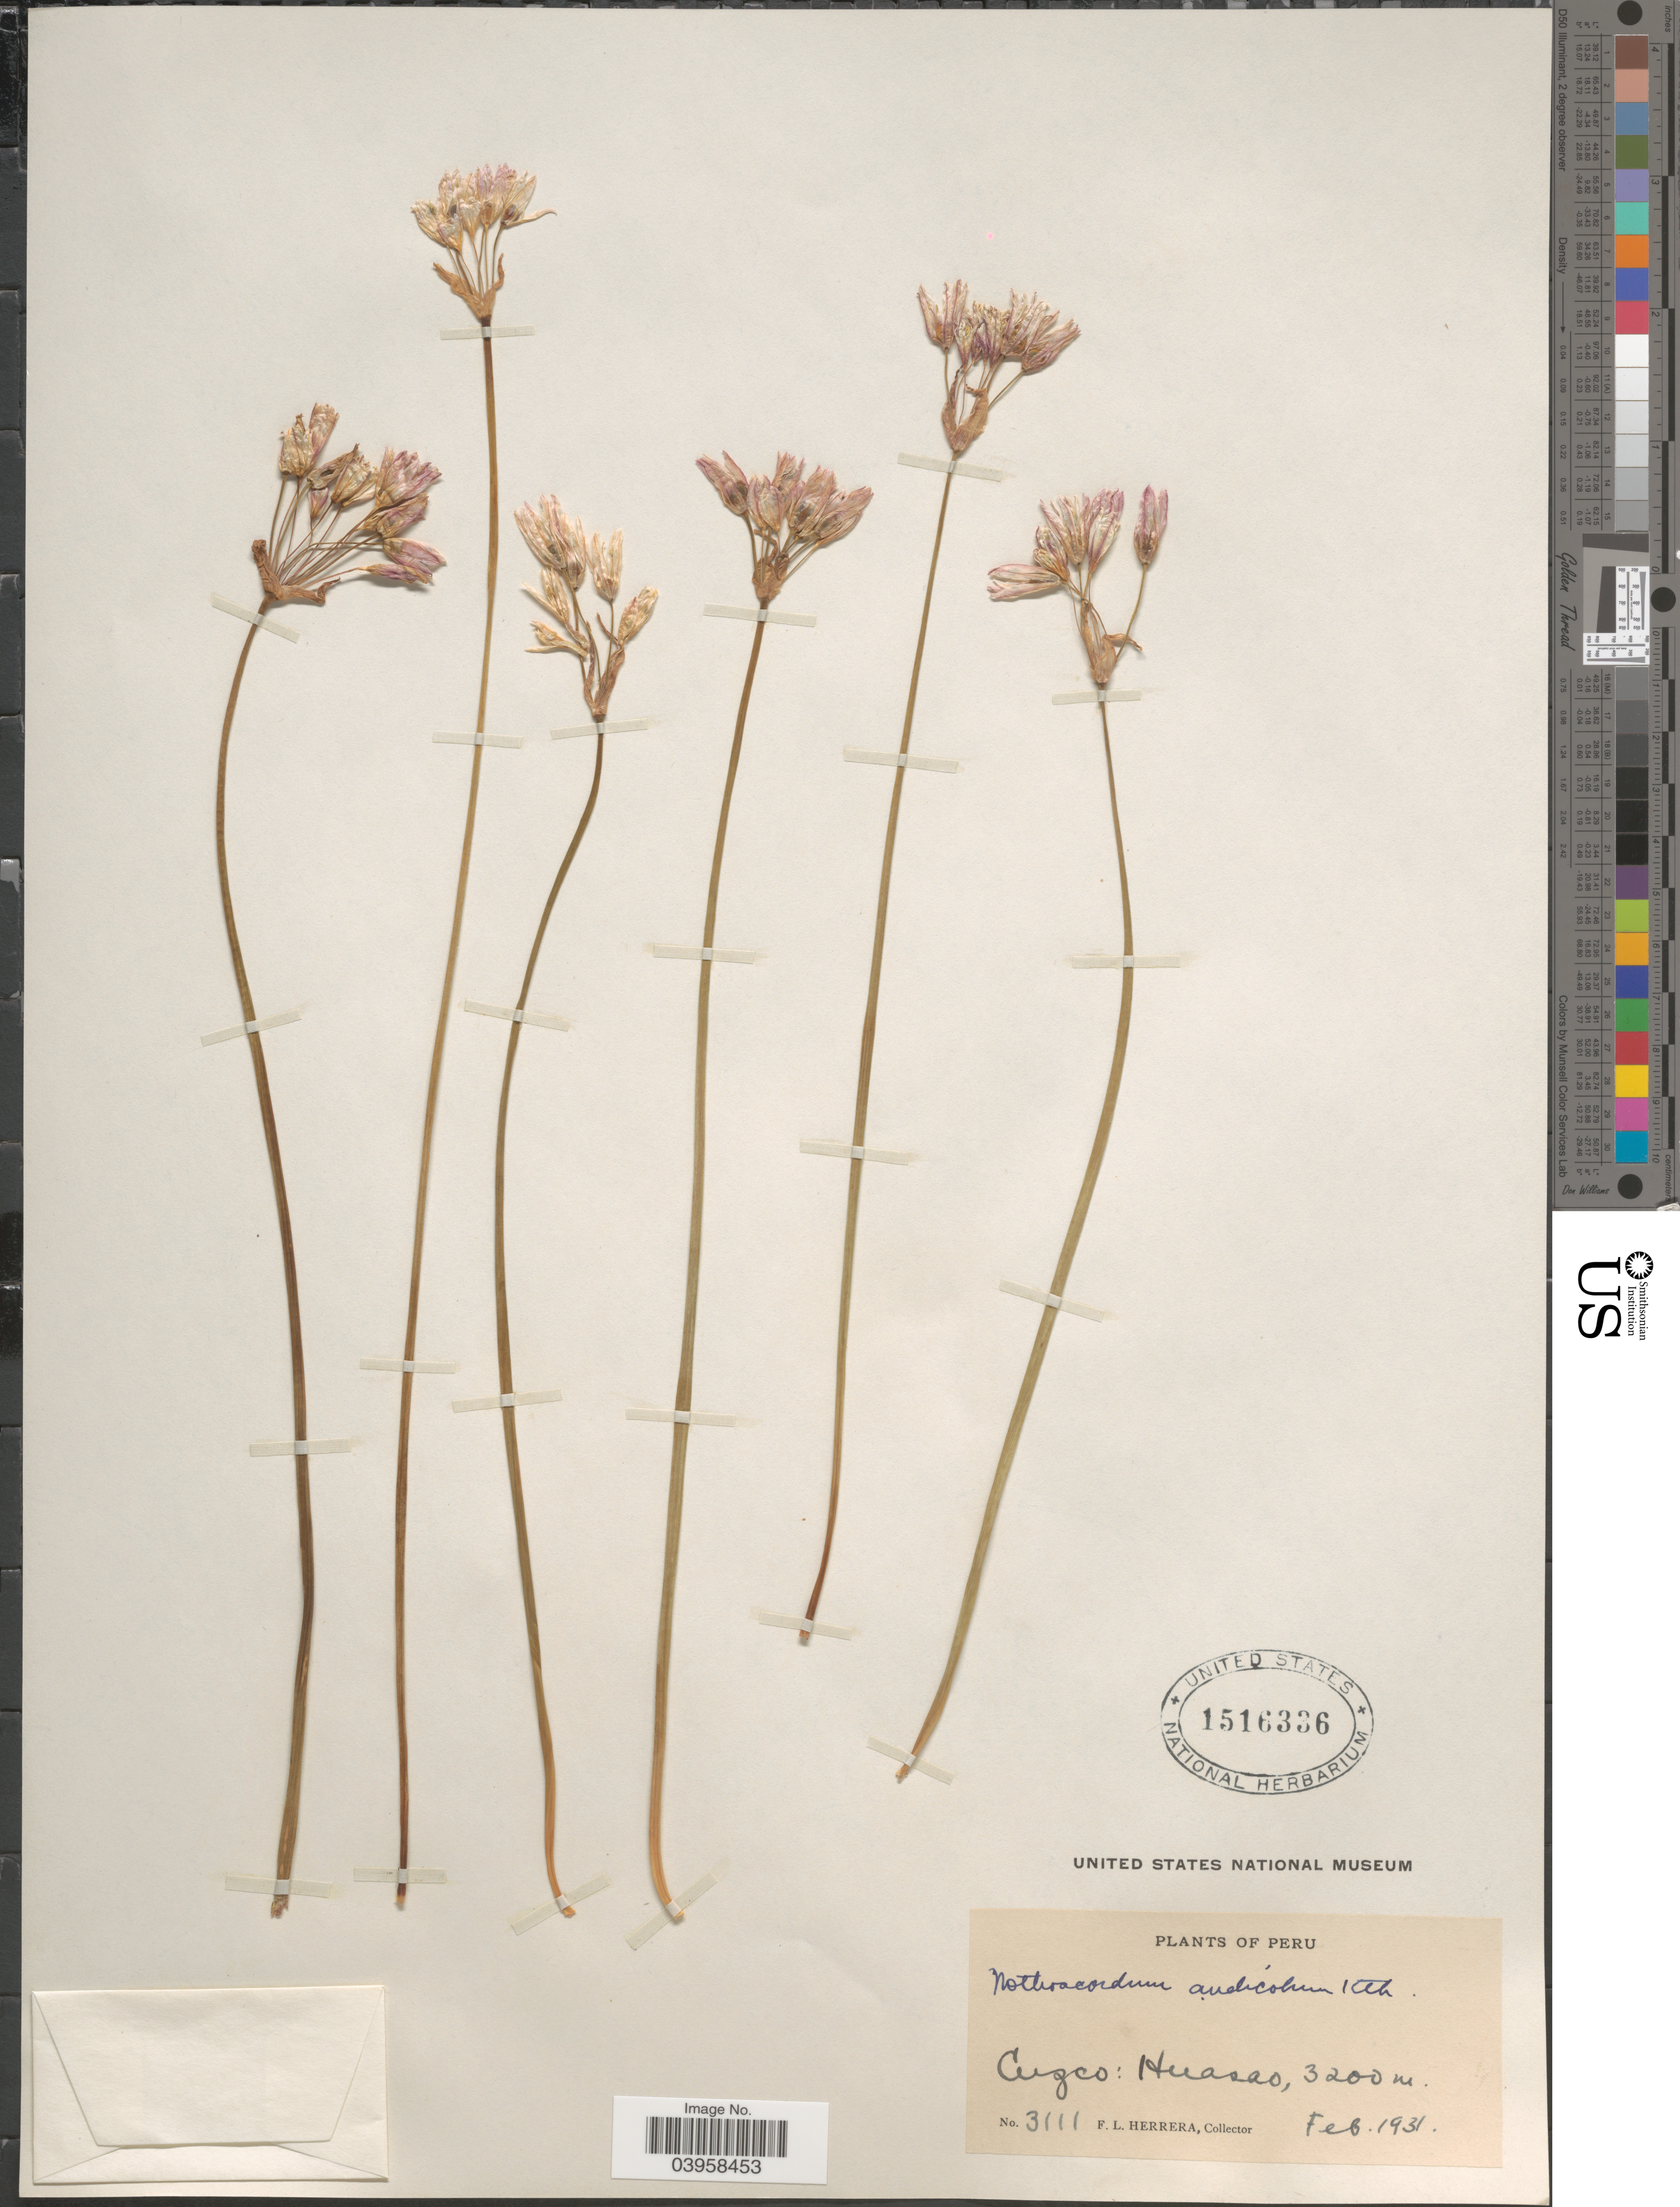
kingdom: Plantae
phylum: Tracheophyta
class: Liliopsida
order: Asparagales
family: Amaryllidaceae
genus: Nothoscordum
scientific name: Nothoscordum andicola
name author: Kunth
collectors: F. L. Herrera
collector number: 3111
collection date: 1931-02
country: Peru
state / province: Cusco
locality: Cuzco: Huasco.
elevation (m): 3200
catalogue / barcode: US 1516336